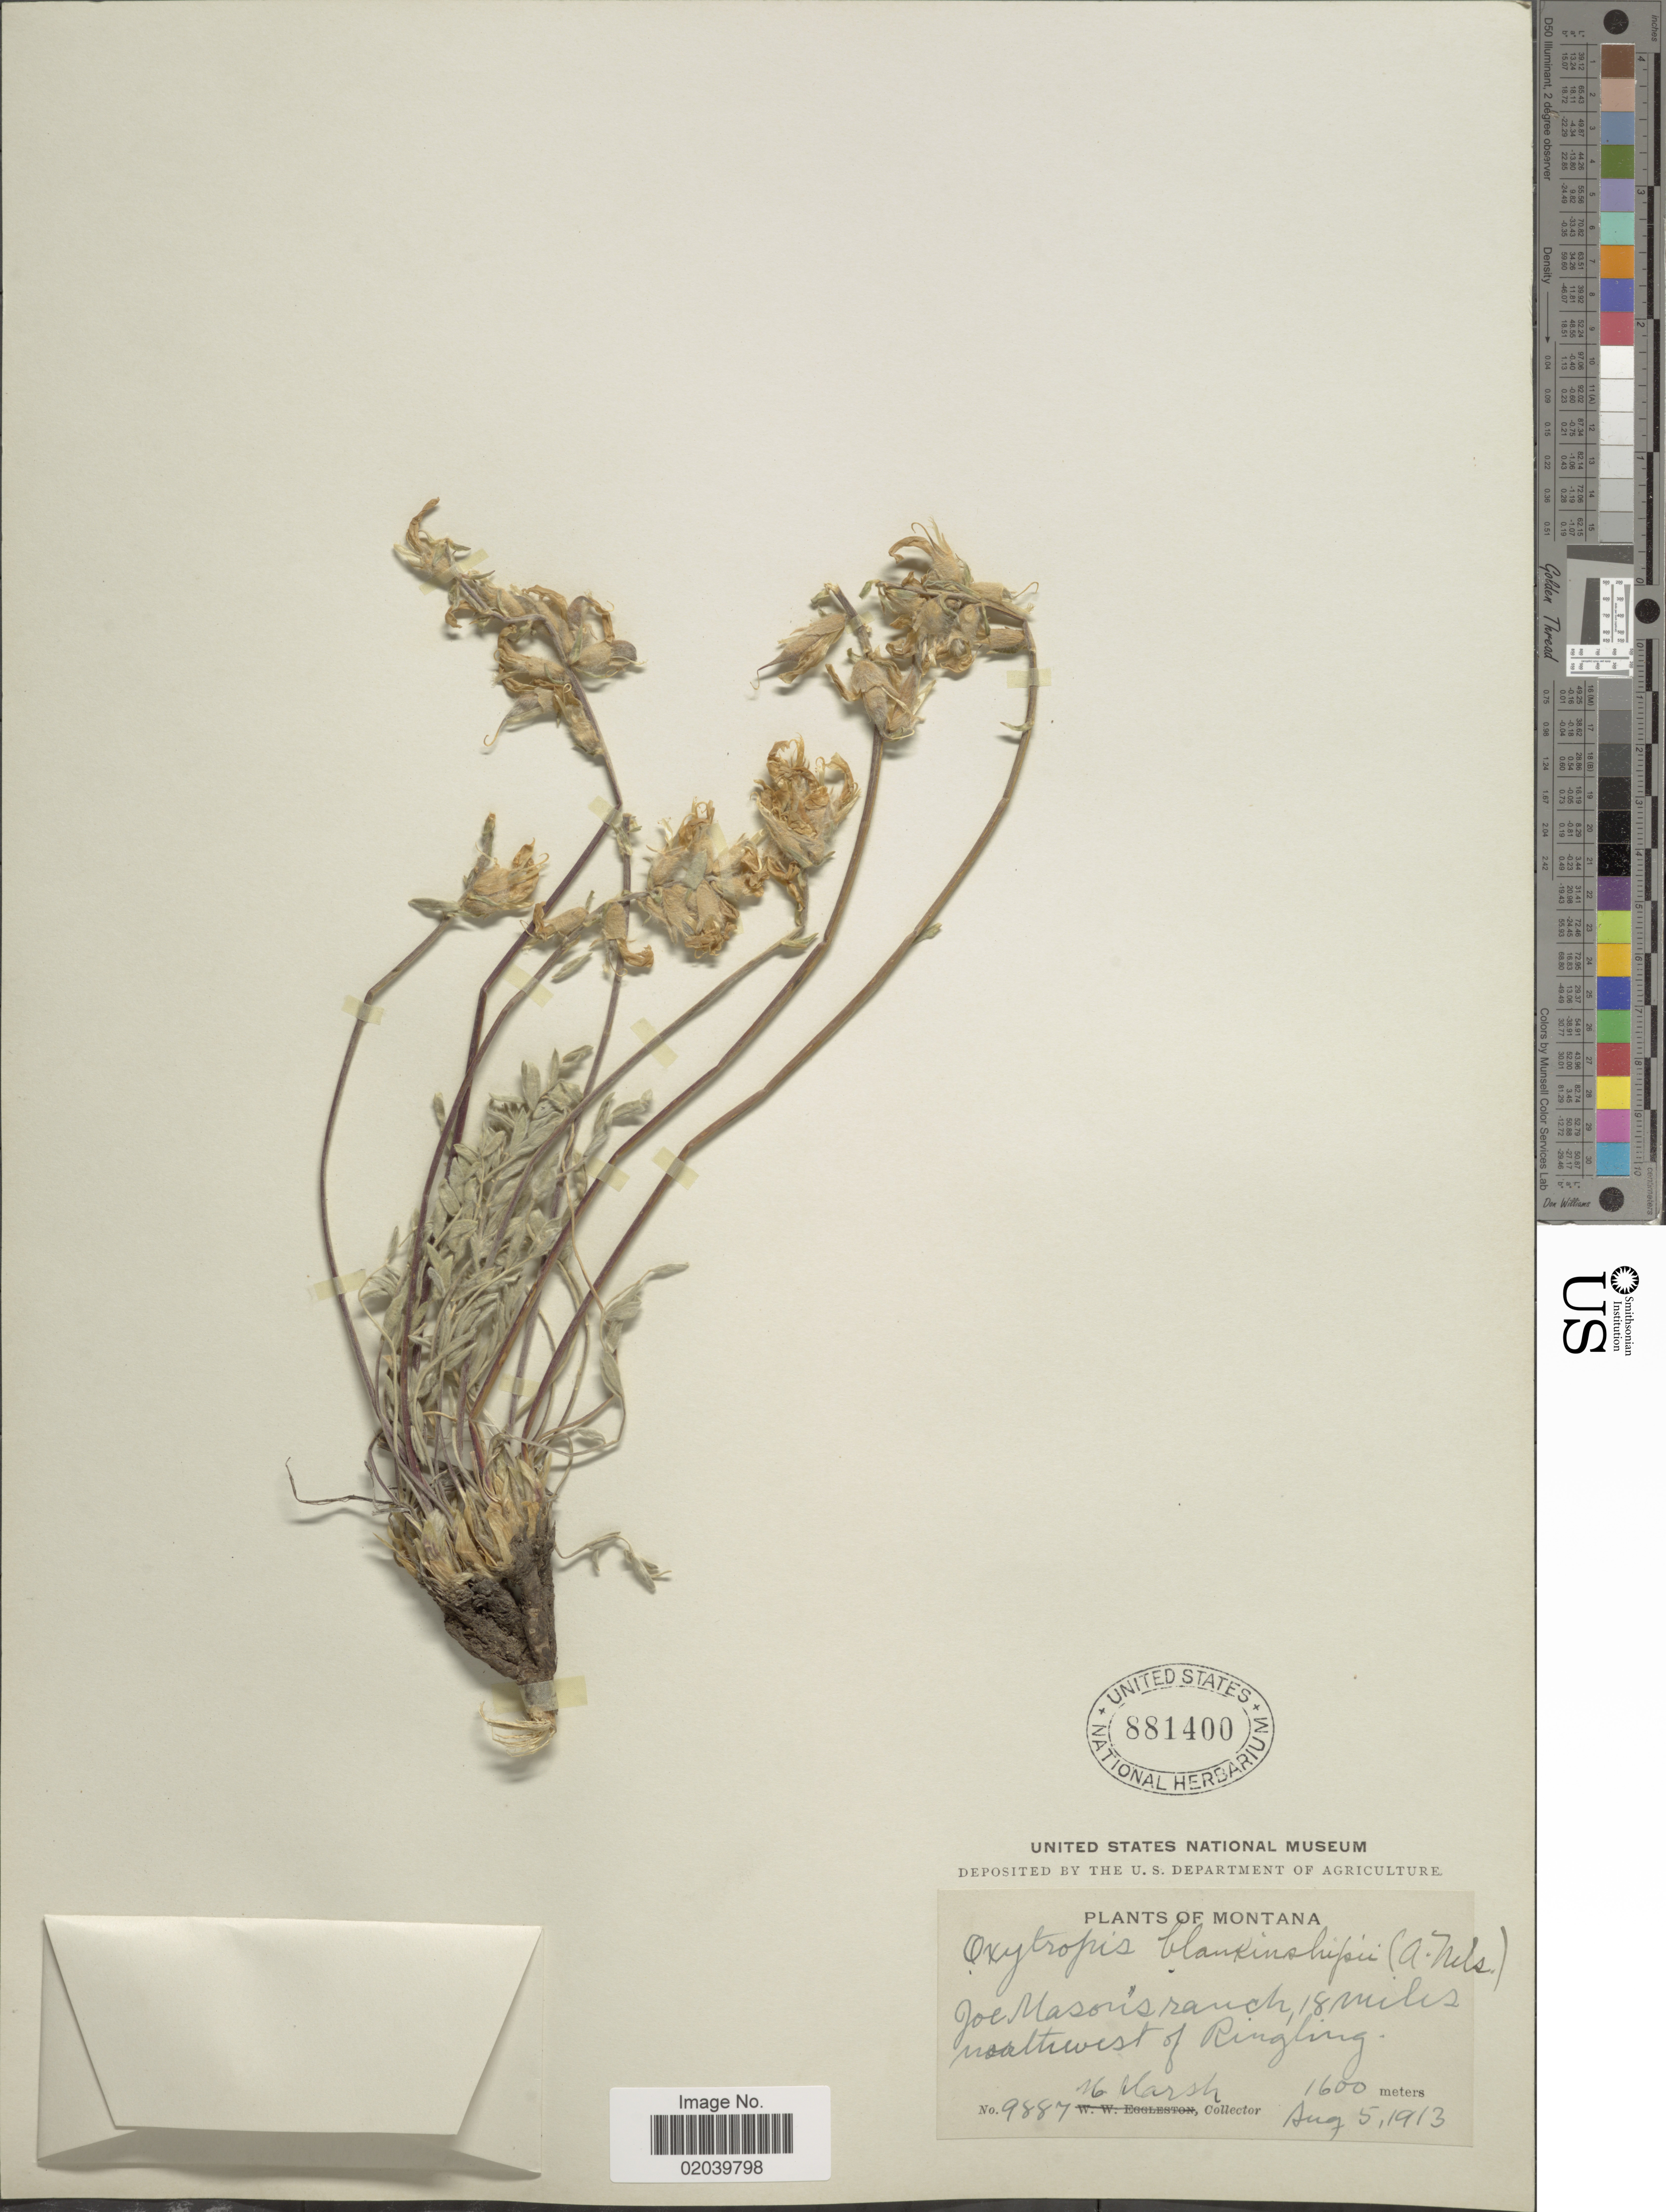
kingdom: Plantae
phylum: Tracheophyta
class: Magnoliopsida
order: Fabales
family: Fabaceae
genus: Oxytropis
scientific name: Oxytropis lagopus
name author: Nutt.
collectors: W. Marsh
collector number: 9887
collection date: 1913-08-05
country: United States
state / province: Montana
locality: Joe Mason's ranch, 18 miles northwest of Ringling.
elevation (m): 1600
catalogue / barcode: US 881400